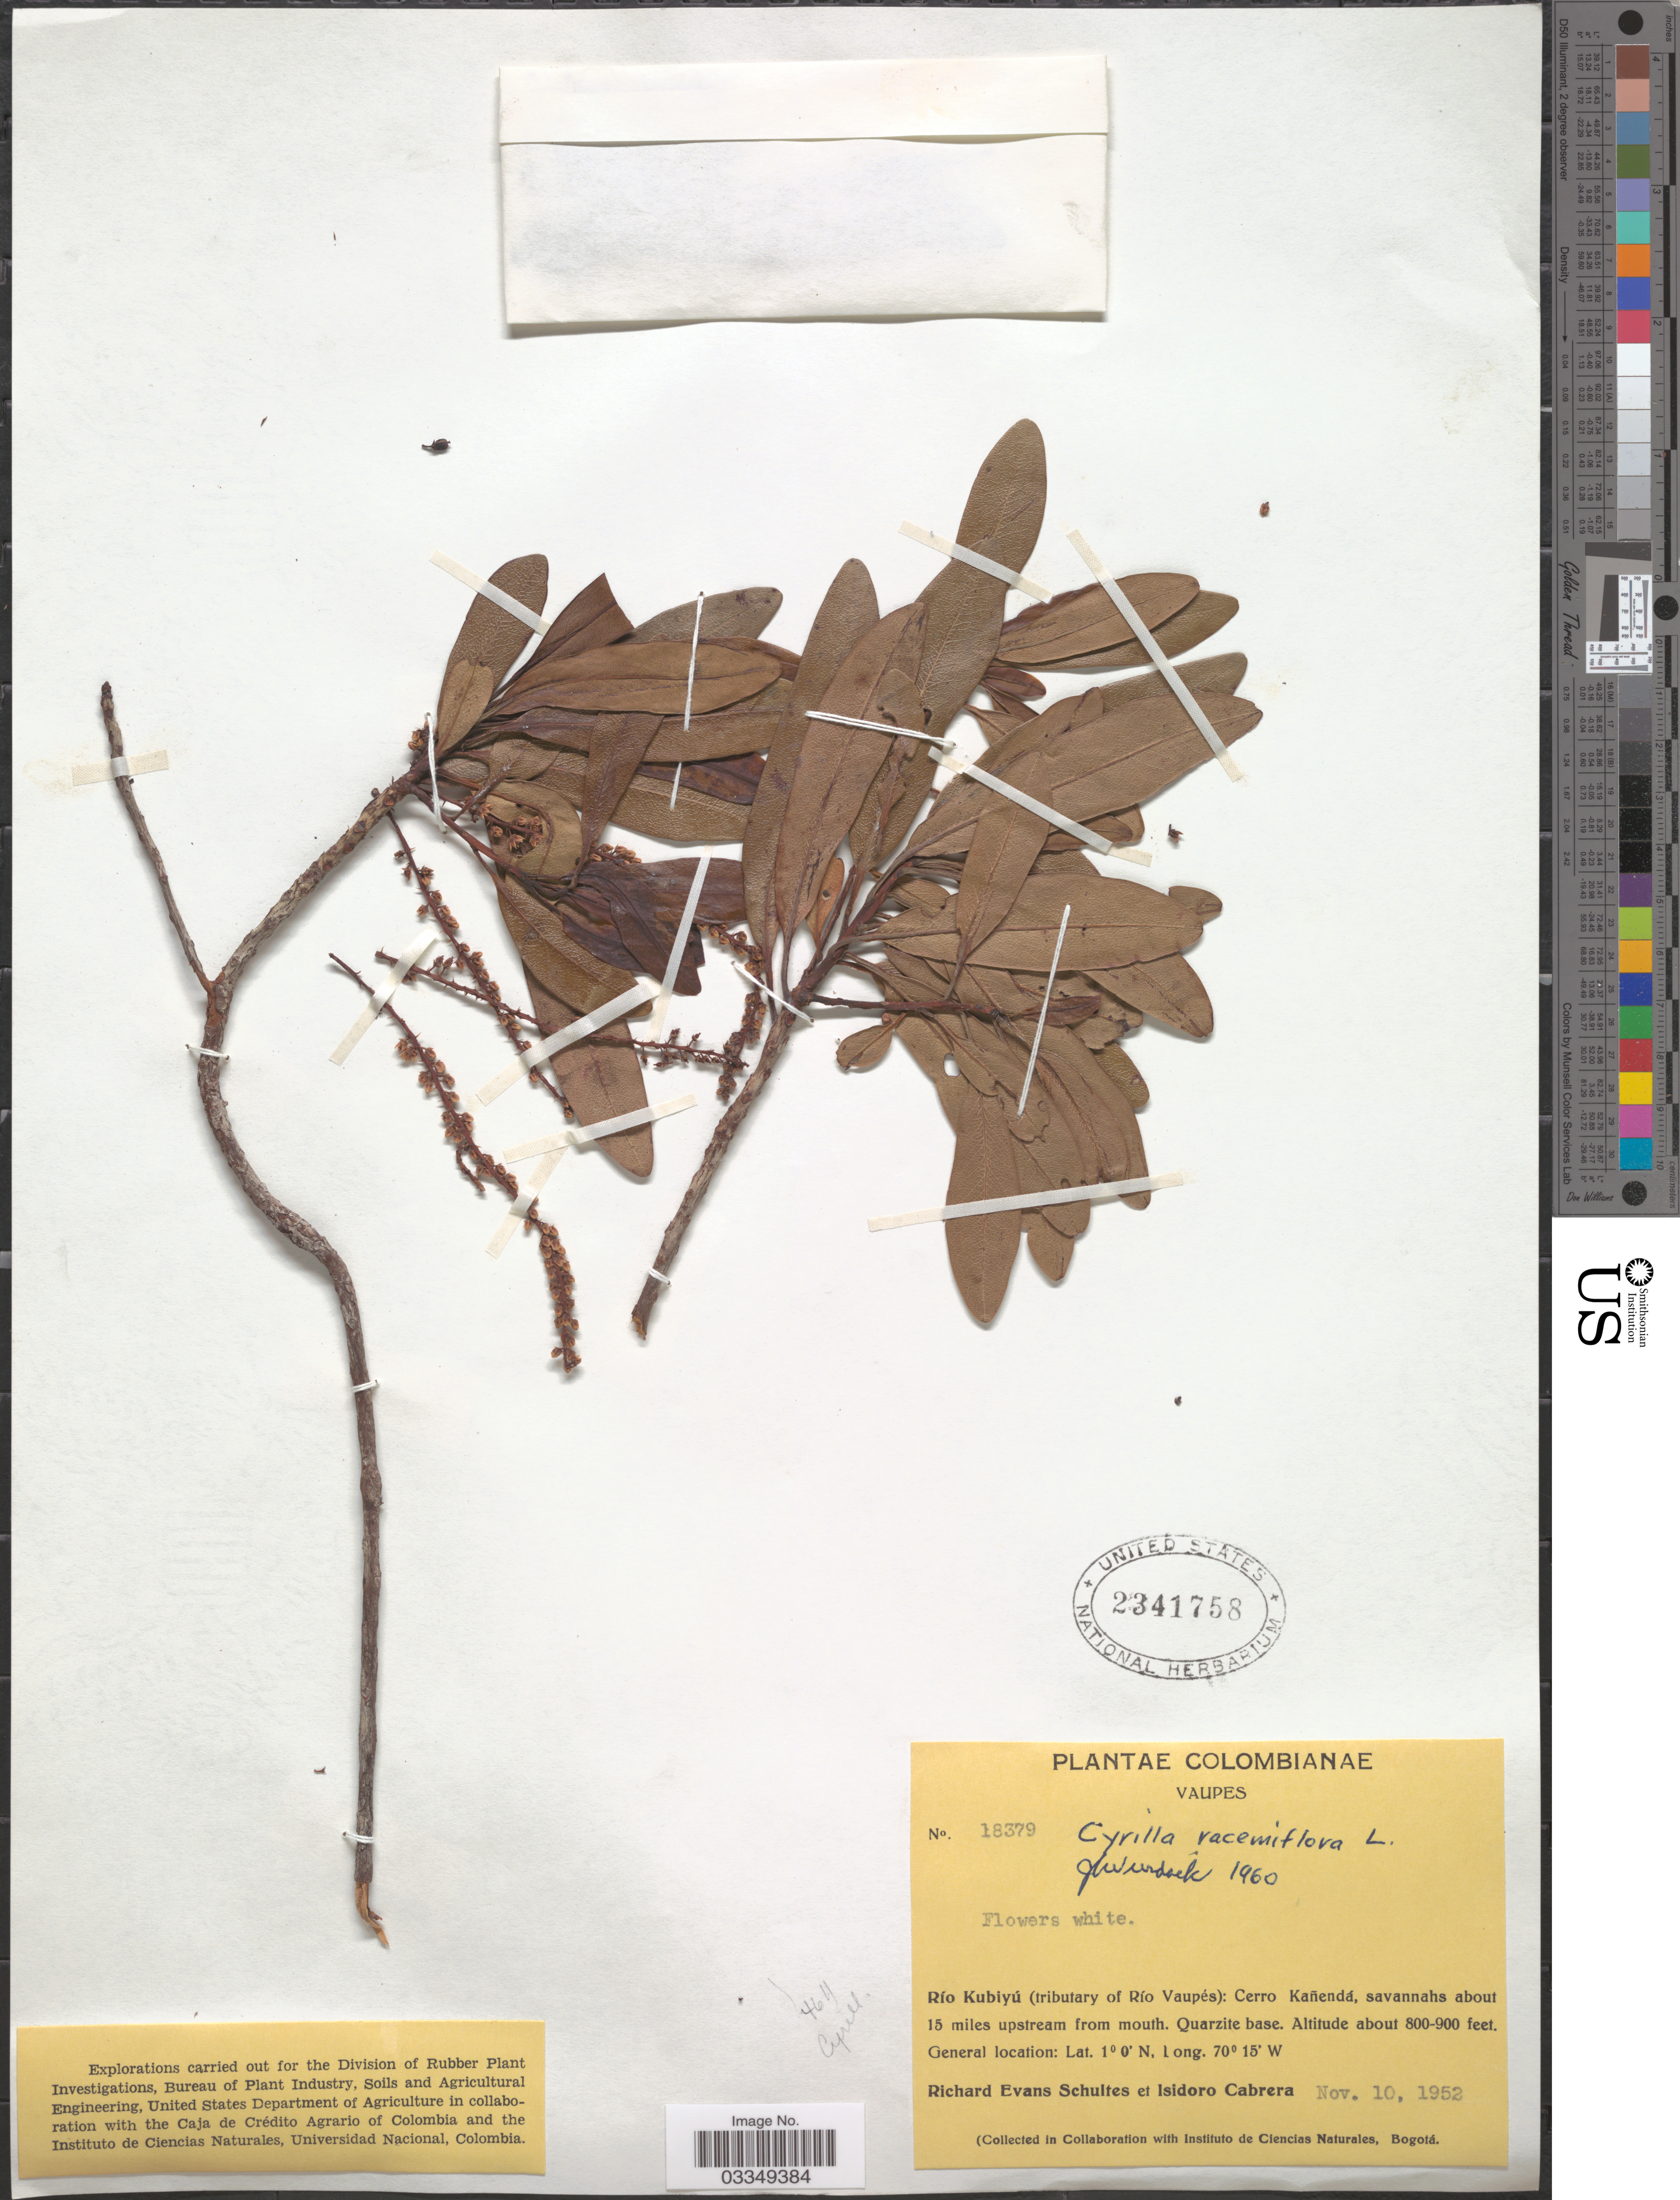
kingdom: Plantae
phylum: Tracheophyta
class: Magnoliopsida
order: Ericales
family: Cyrillaceae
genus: Cyrilla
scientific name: Cyrilla racemiflora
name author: L.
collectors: R. E. Schultes & I. Cabrera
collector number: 18379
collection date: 1952-11-10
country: Colombia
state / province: Vaupés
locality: Río Kubiyú (tributary of Río Vaupés): Cerro Kañendá, savannahs about 15 miles upstream from mouth.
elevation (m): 244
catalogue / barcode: US 2341758